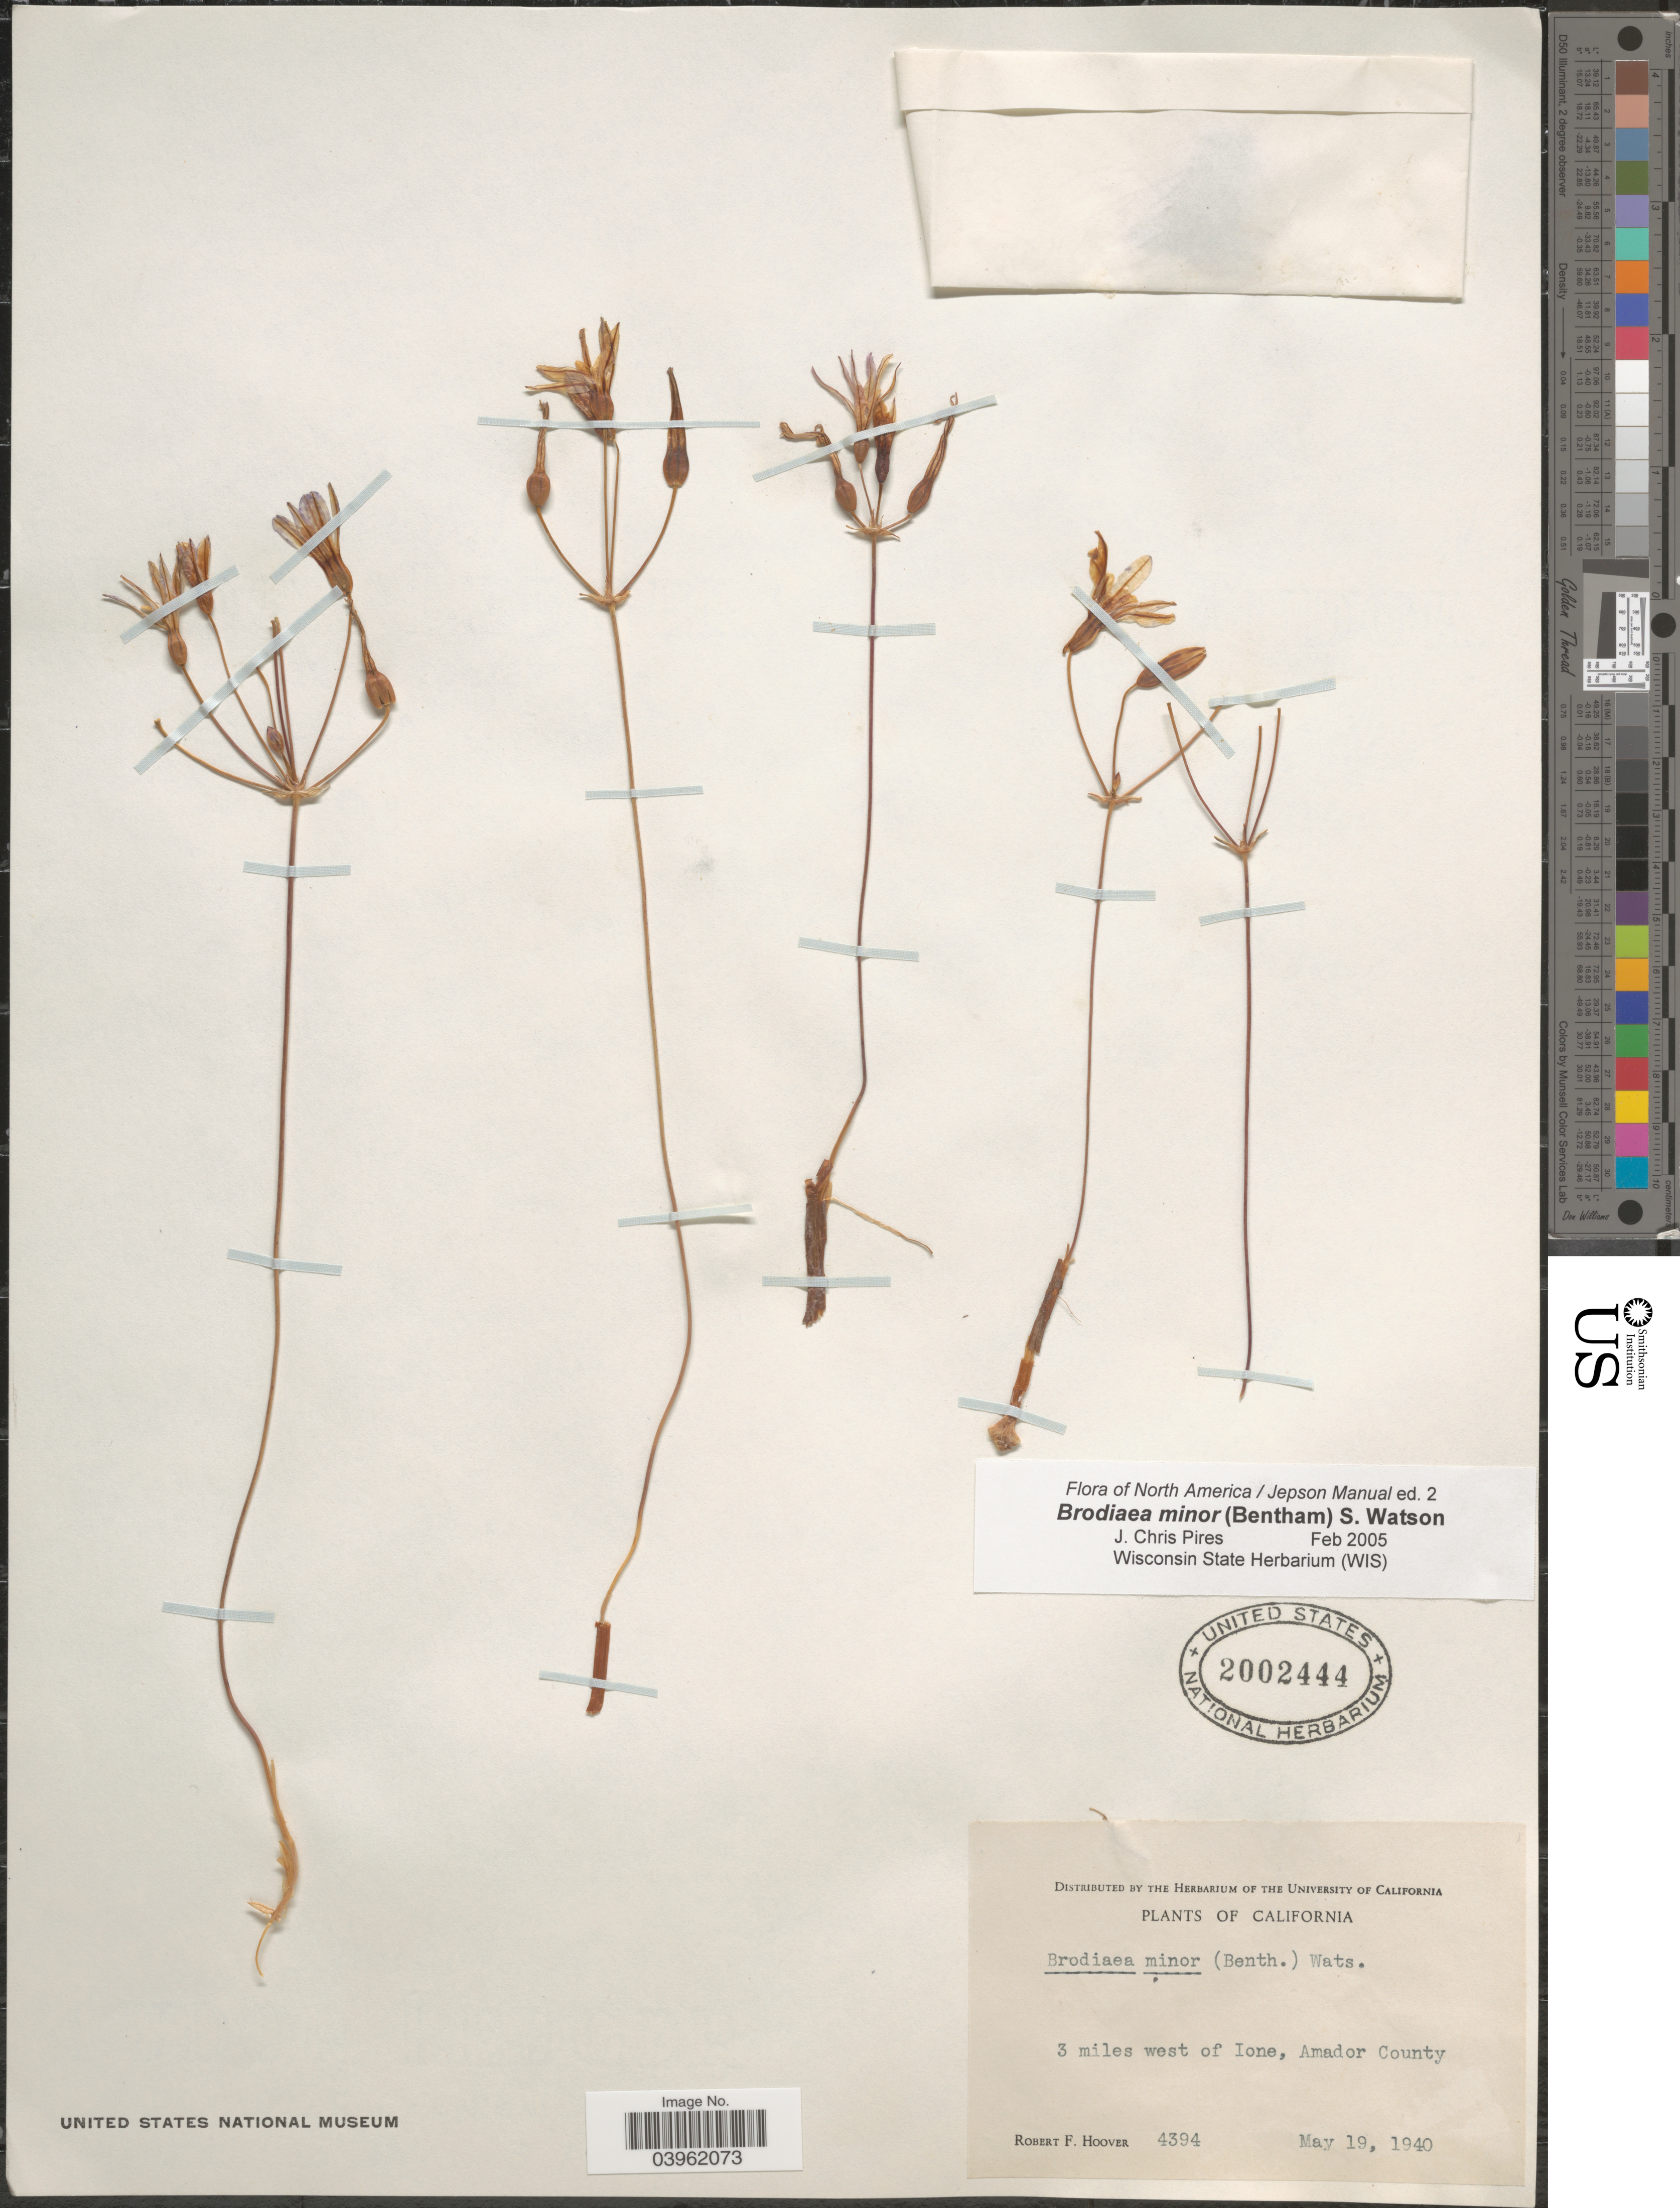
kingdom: Plantae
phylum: Tracheophyta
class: Liliopsida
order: Asparagales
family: Asparagaceae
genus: Brodiaea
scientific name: Brodiaea minor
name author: (Benth.) S. Watson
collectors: R. F. Hoover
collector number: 4394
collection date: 1940-05-19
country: United States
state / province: California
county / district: Amador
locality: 3 miles west of Ione, Amador County.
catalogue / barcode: US 2002444